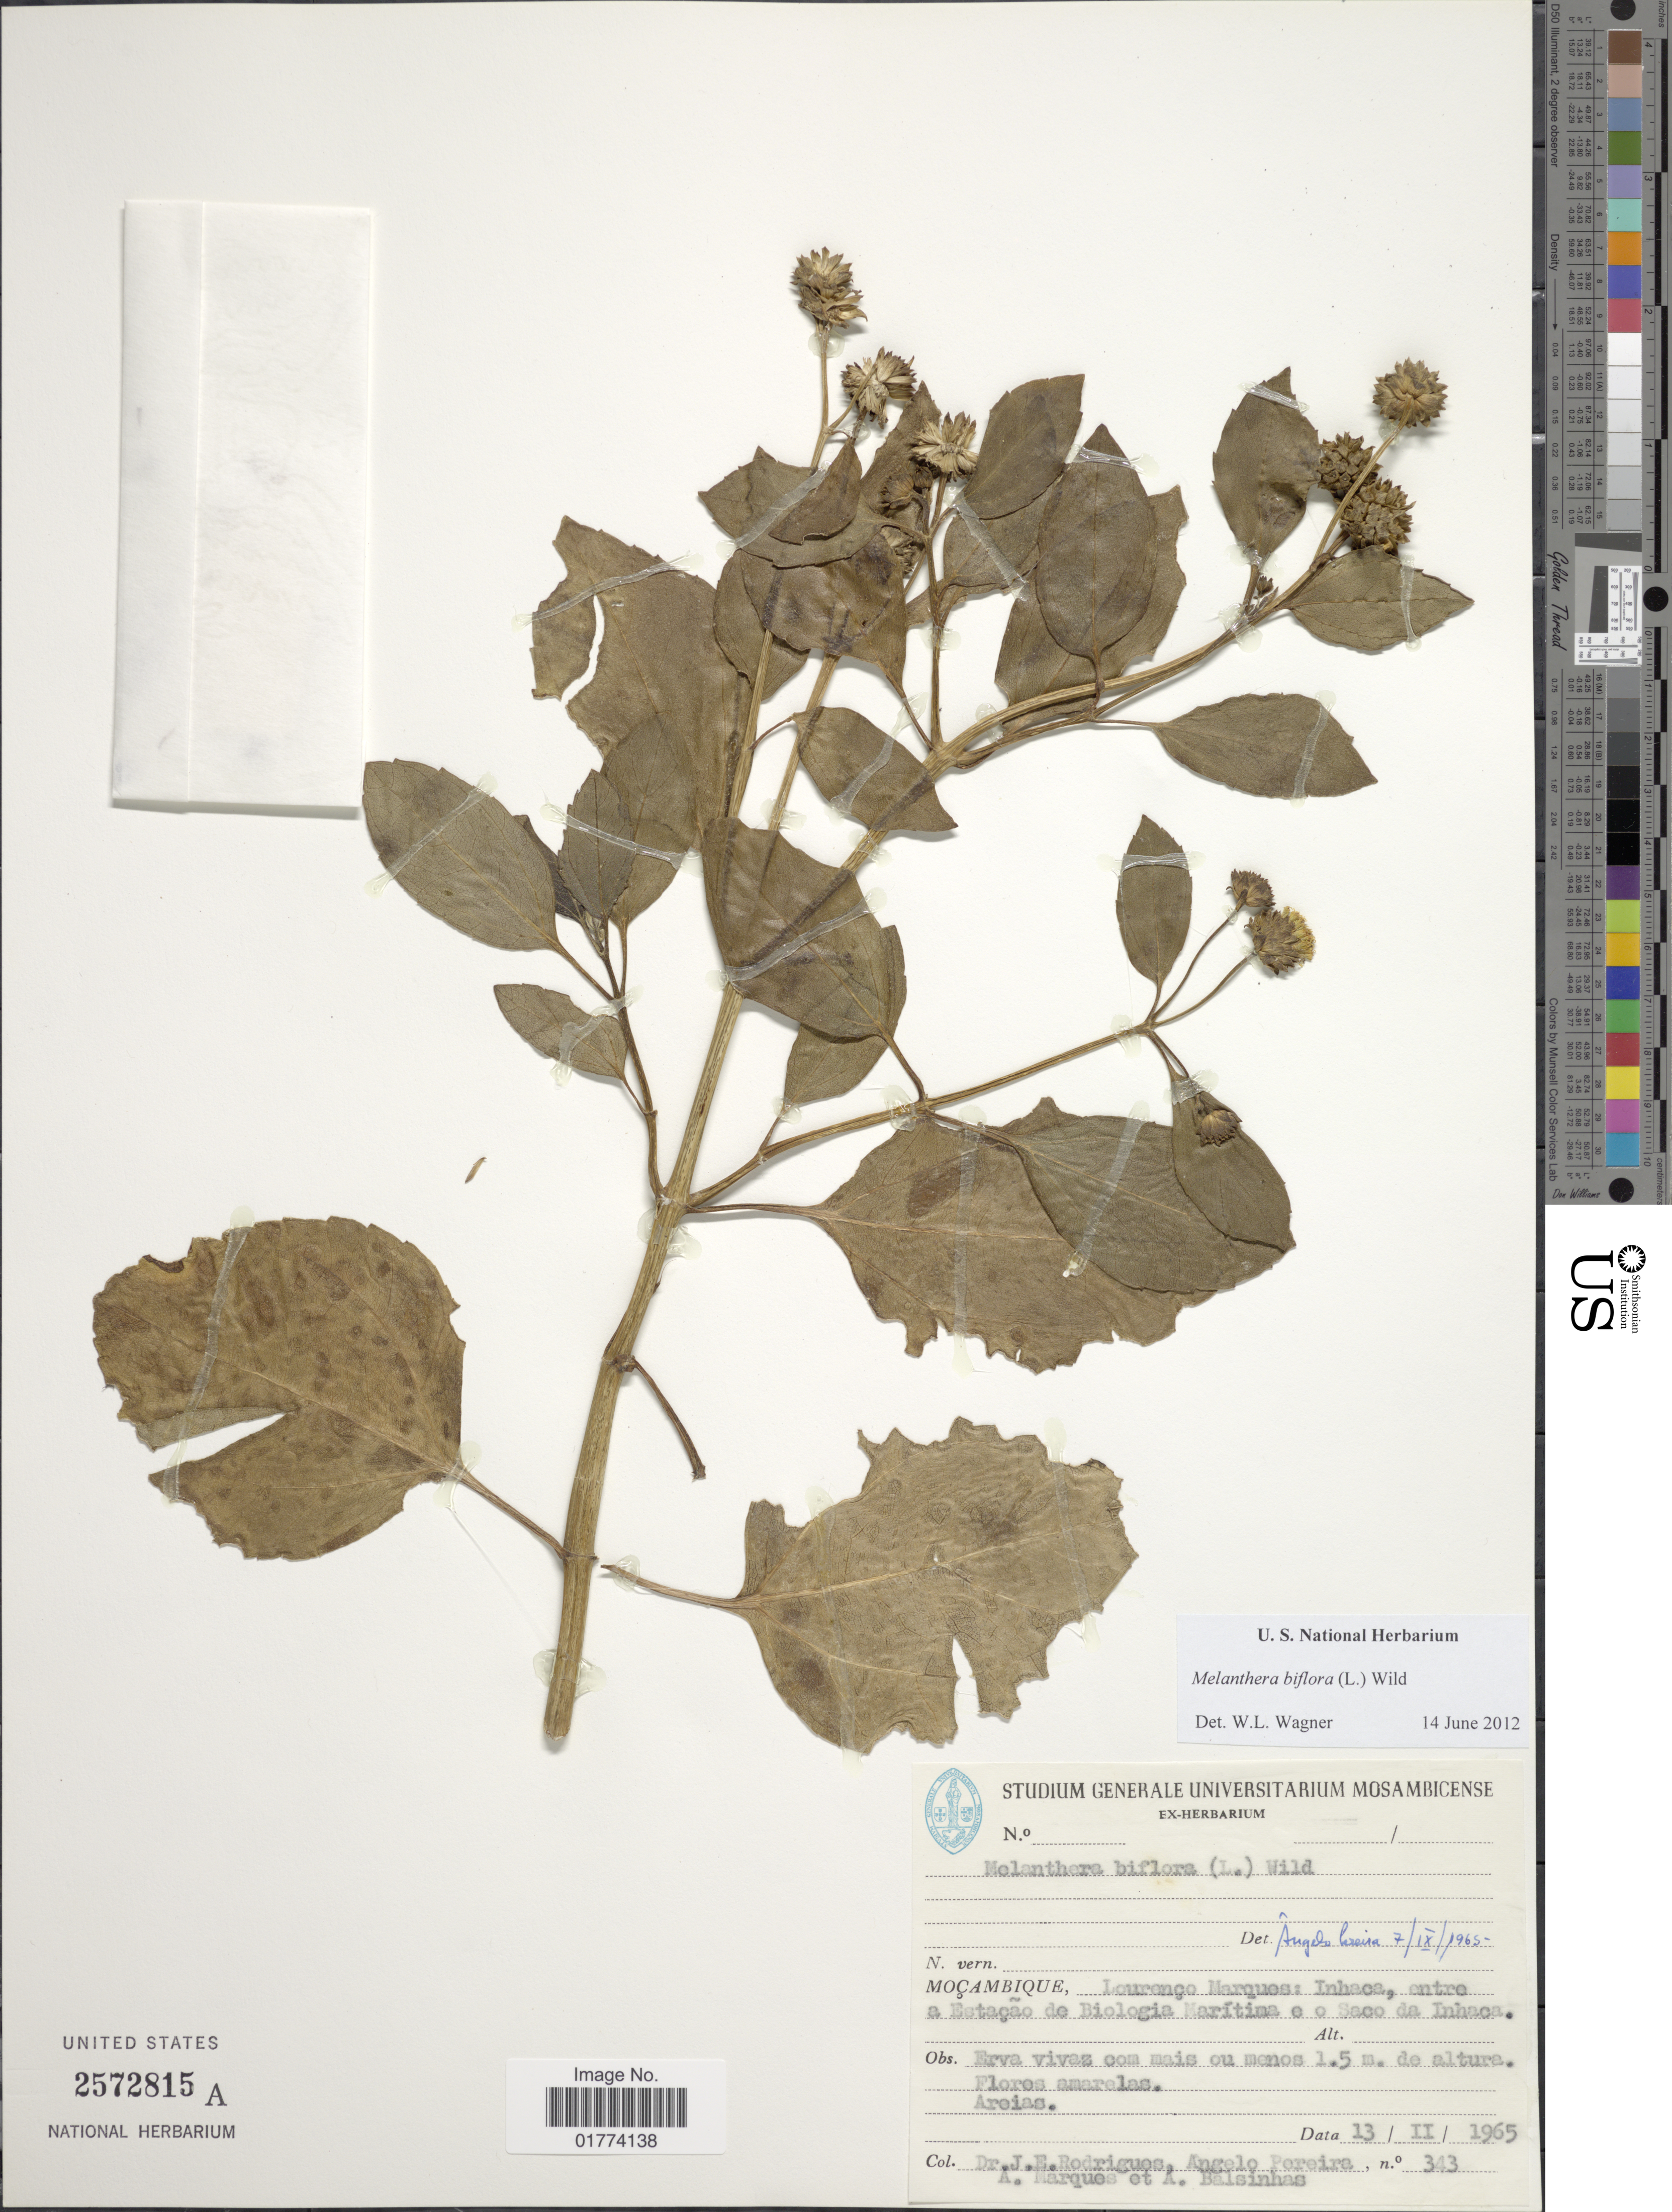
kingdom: Plantae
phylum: Tracheophyta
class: Magnoliopsida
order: Asterales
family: Asteraceae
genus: Wollastonia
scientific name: Wollastonia biflora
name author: (L.) DC.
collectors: J. E. Rodrigues, A. Pereira, A. Marques & A. A. Balsinhas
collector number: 343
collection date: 1965-02-13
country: Mozambique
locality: Mocambique, Lourenco Marques: Inhaca, entre a Estagao de Biologia Maritima e o Saco da Inhaca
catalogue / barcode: US 2572815